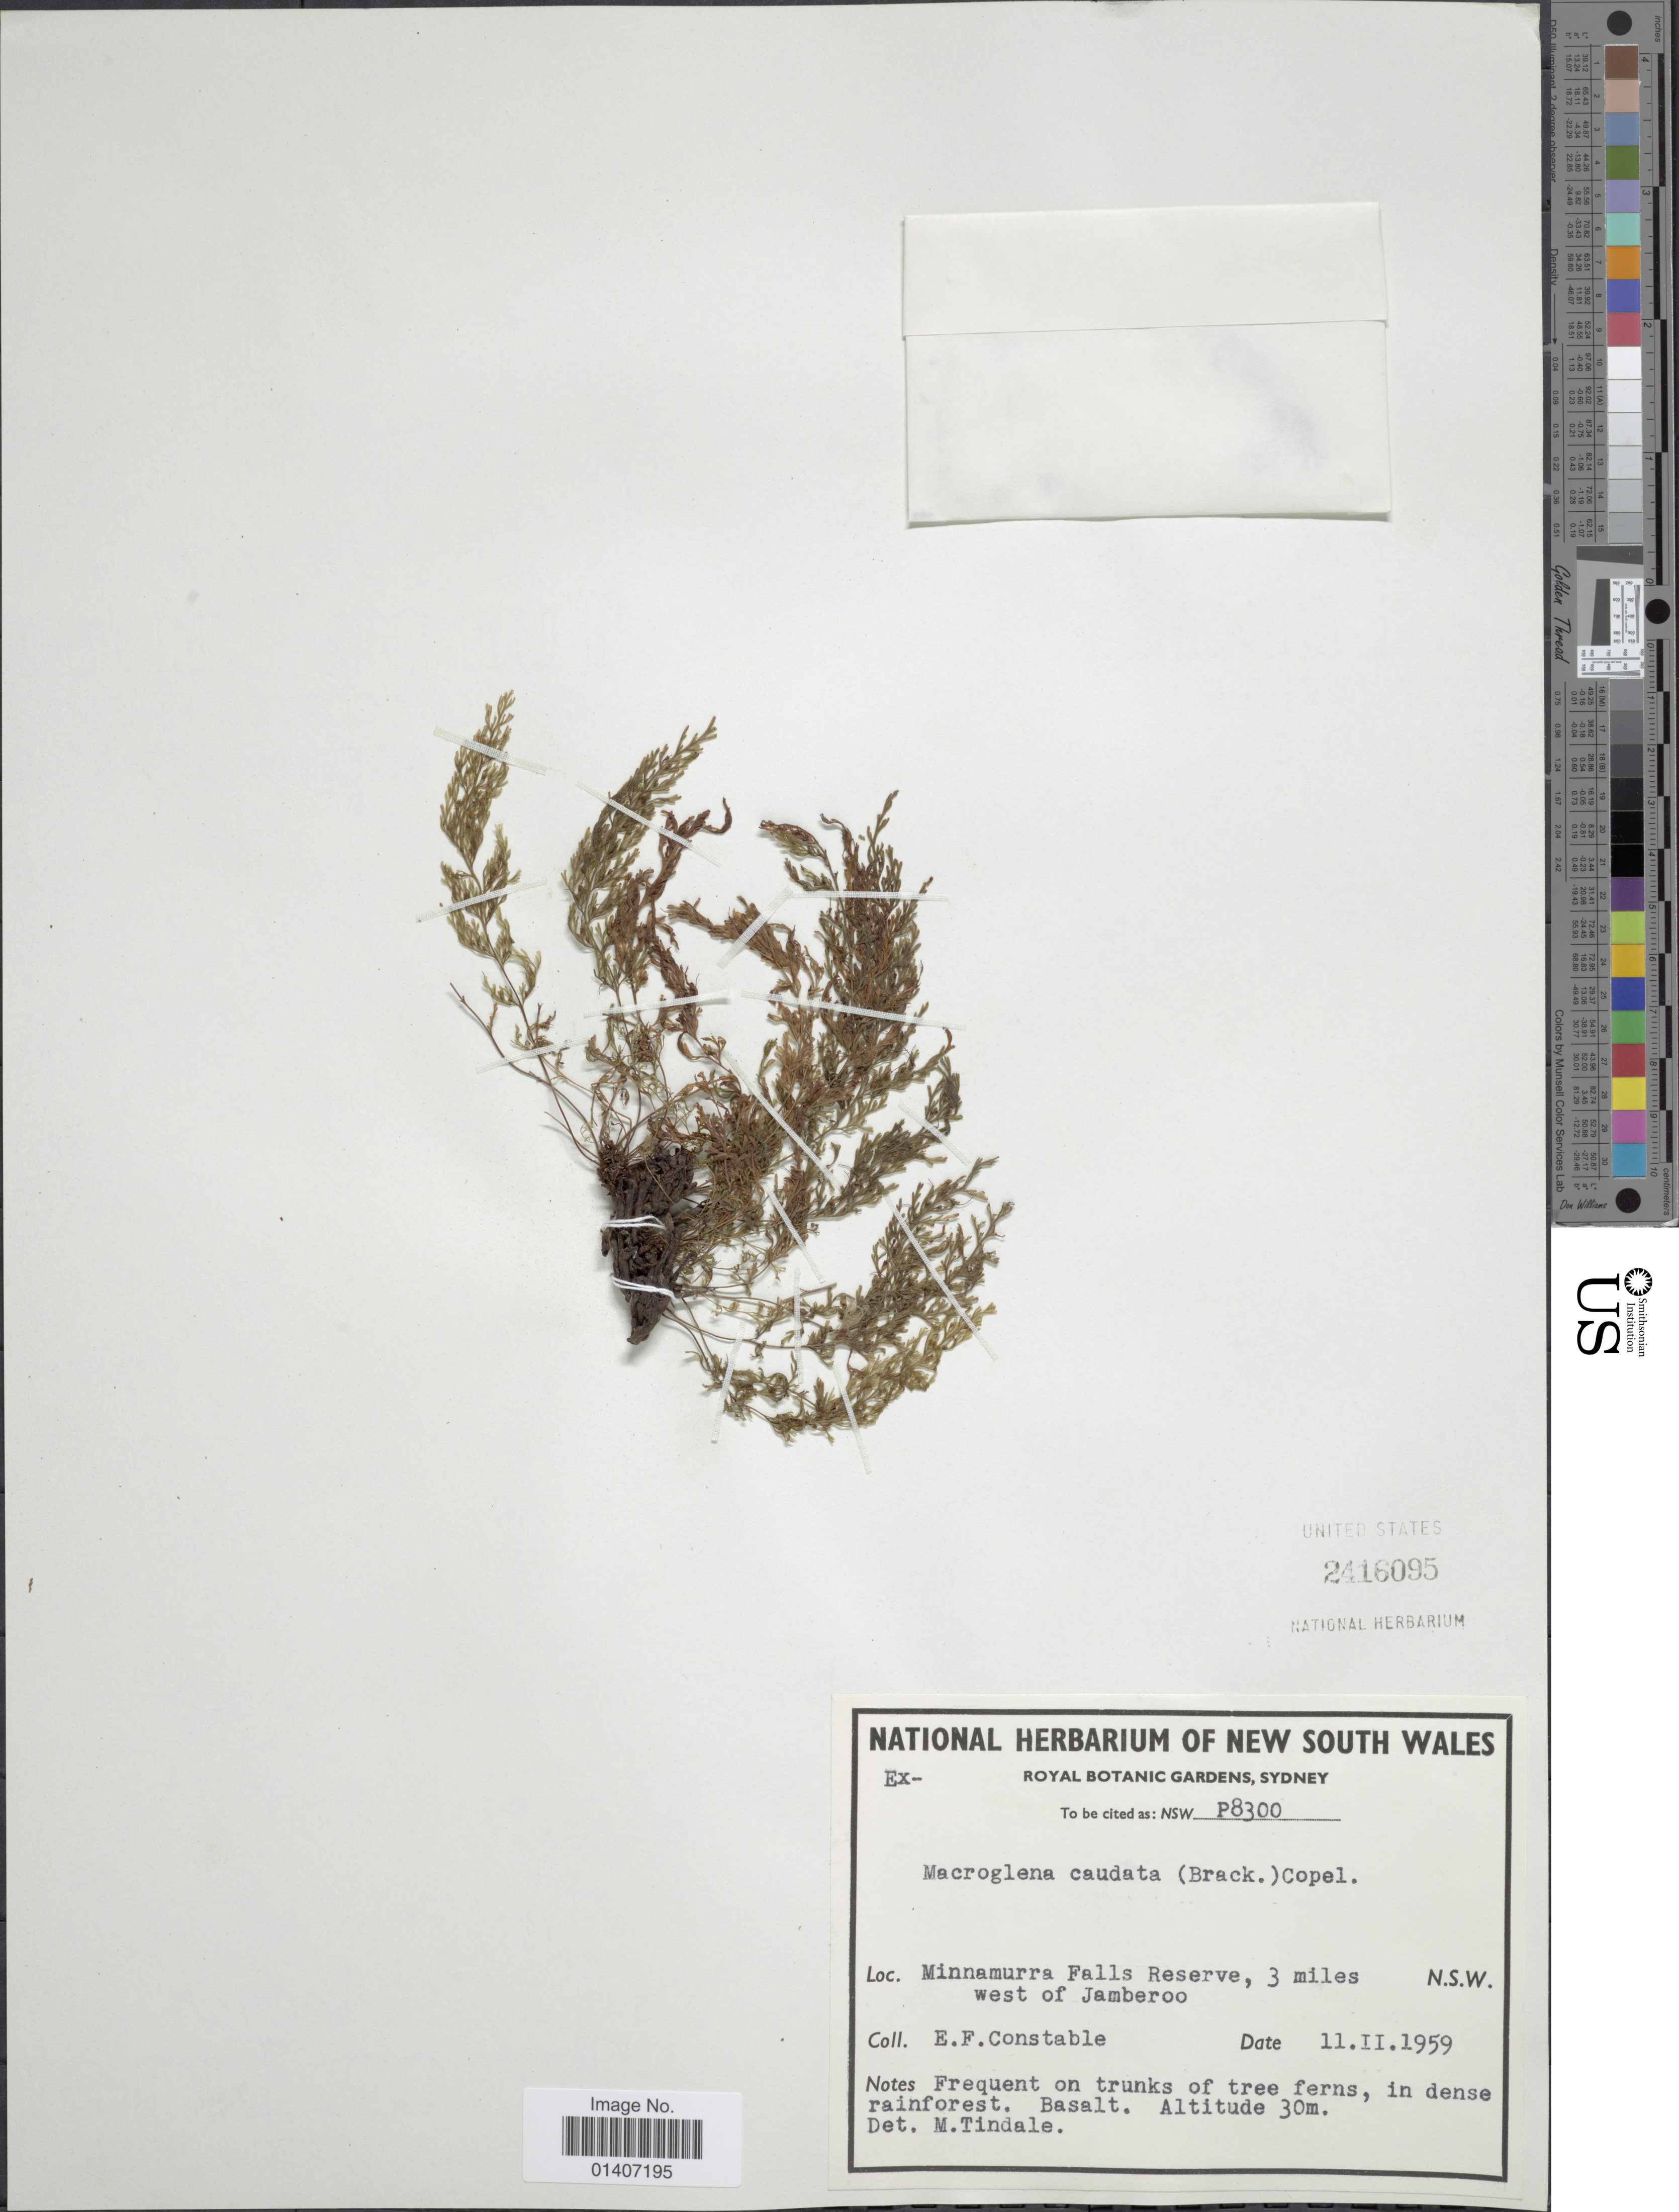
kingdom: Plantae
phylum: Tracheophyta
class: Polypodiopsida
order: Hymenophyllales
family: Hymenophyllaceae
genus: Abrodictyum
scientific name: Abrodictyum caudatum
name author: (Brack.) Ebihara & K. Iwats.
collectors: E. F. Constable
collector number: P8300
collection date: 1959-02-11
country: Australia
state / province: New South Wales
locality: Minnamurra Falls Reserve, 3 miles west of Jamberoo, NSW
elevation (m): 30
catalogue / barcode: US 2416095